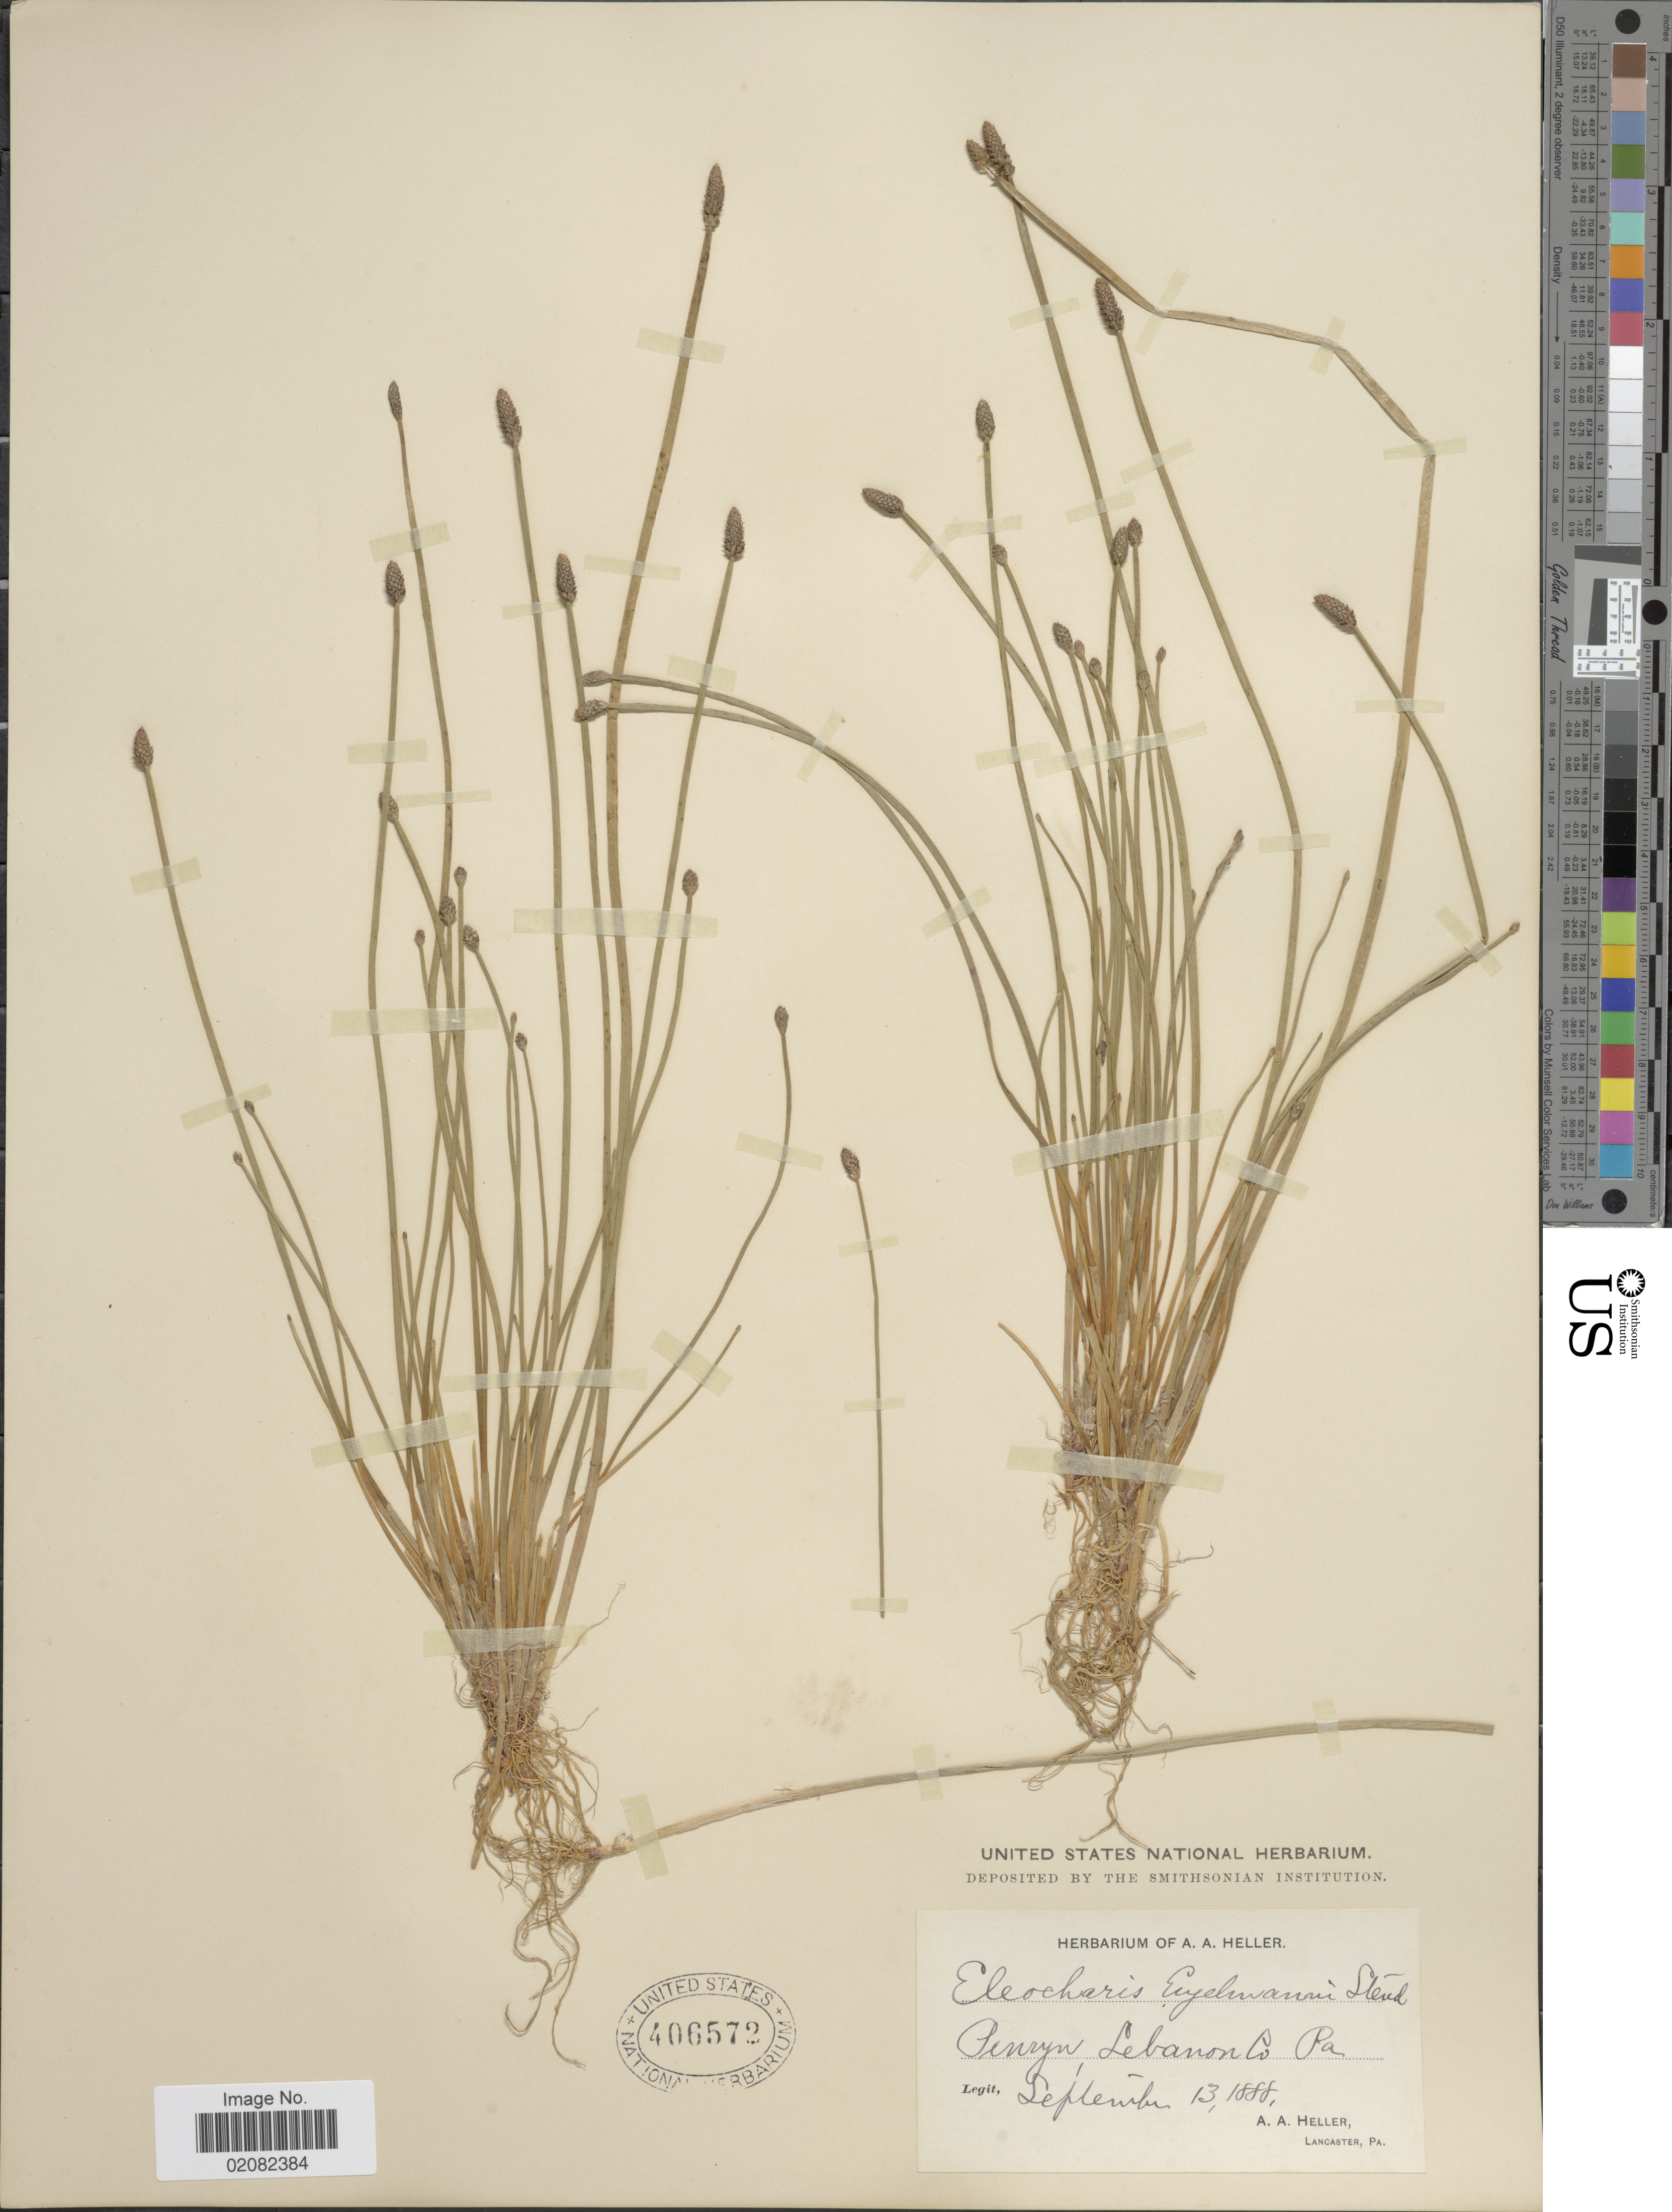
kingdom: Plantae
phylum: Tracheophyta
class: Liliopsida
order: Poales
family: Cyperaceae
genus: Eleocharis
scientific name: Eleocharis engelmannii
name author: Steud.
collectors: A. A. Heller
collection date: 1888-09-13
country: United States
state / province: Pennsylvania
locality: Penryn, Lebanon Co, Pa.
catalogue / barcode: US 406572